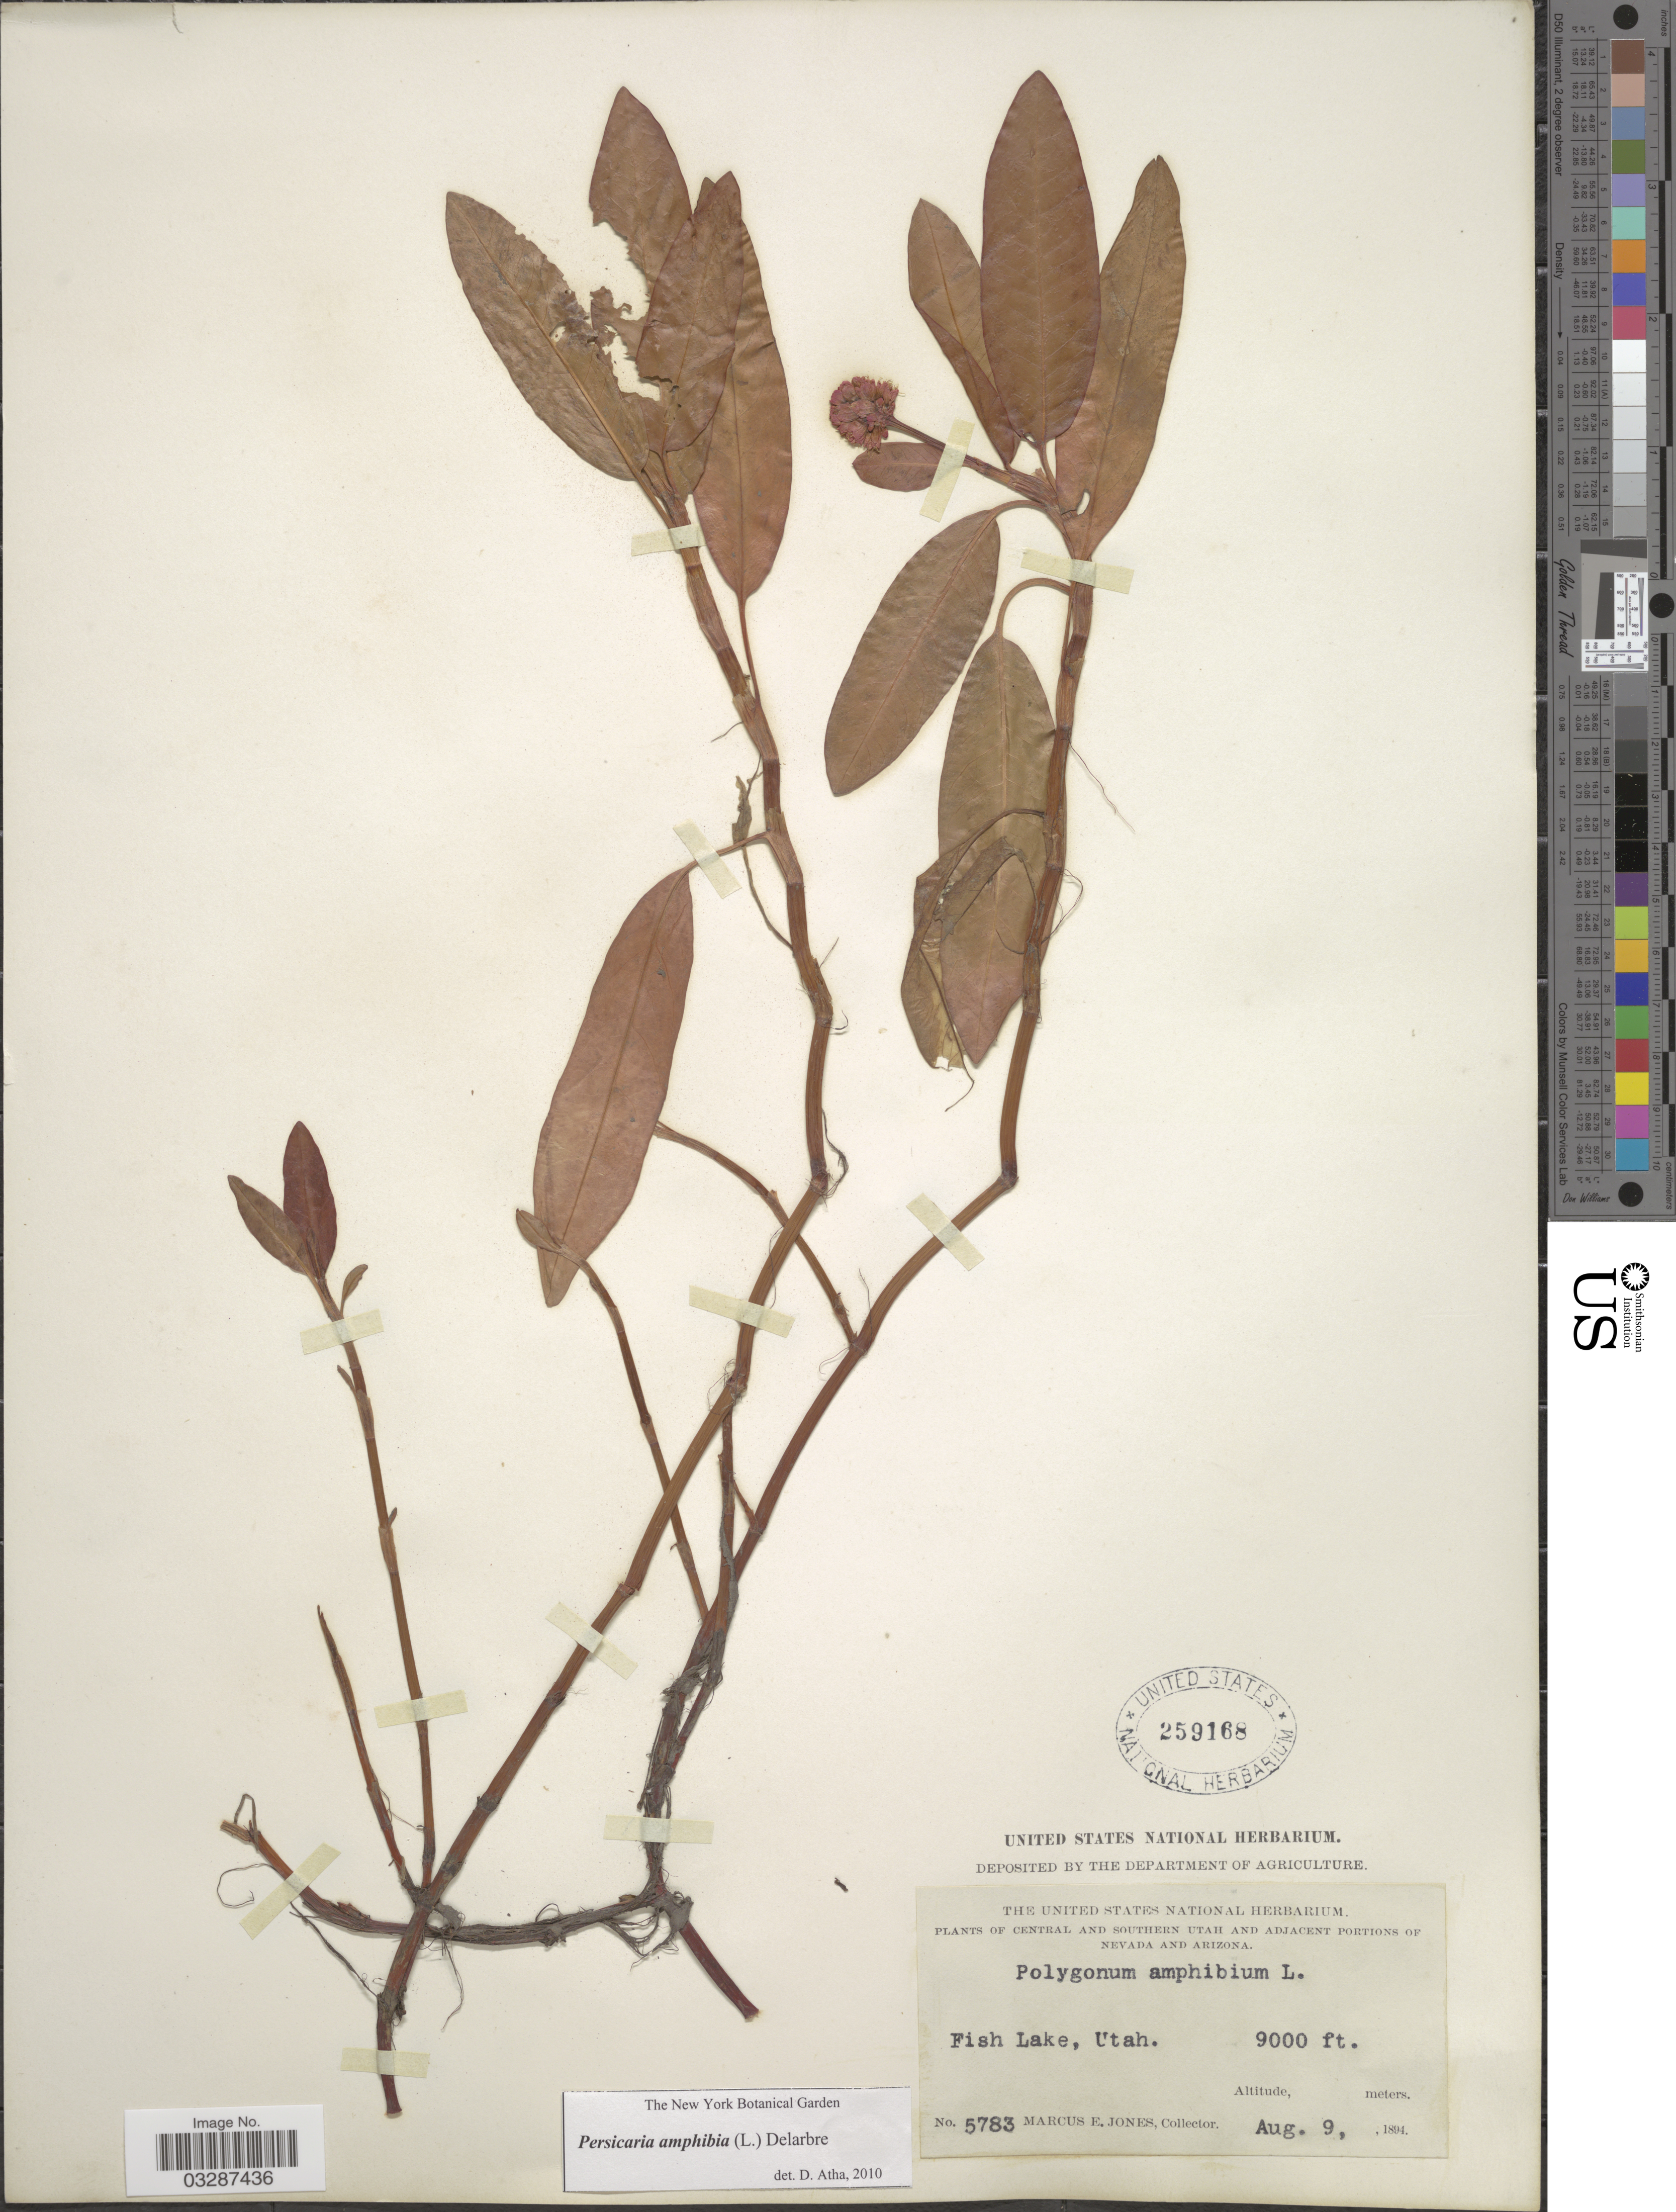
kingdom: Plantae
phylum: Tracheophyta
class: Magnoliopsida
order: Caryophyllales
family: Polygonaceae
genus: Persicaria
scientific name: Persicaria amphibia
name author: (L.) Delarbre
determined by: Atha, D. E.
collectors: M. E. Jones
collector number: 5783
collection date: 1894-08-09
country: United States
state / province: Utah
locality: Central and Southern Utah. Fish Lake.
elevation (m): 2743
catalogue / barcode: US 259168